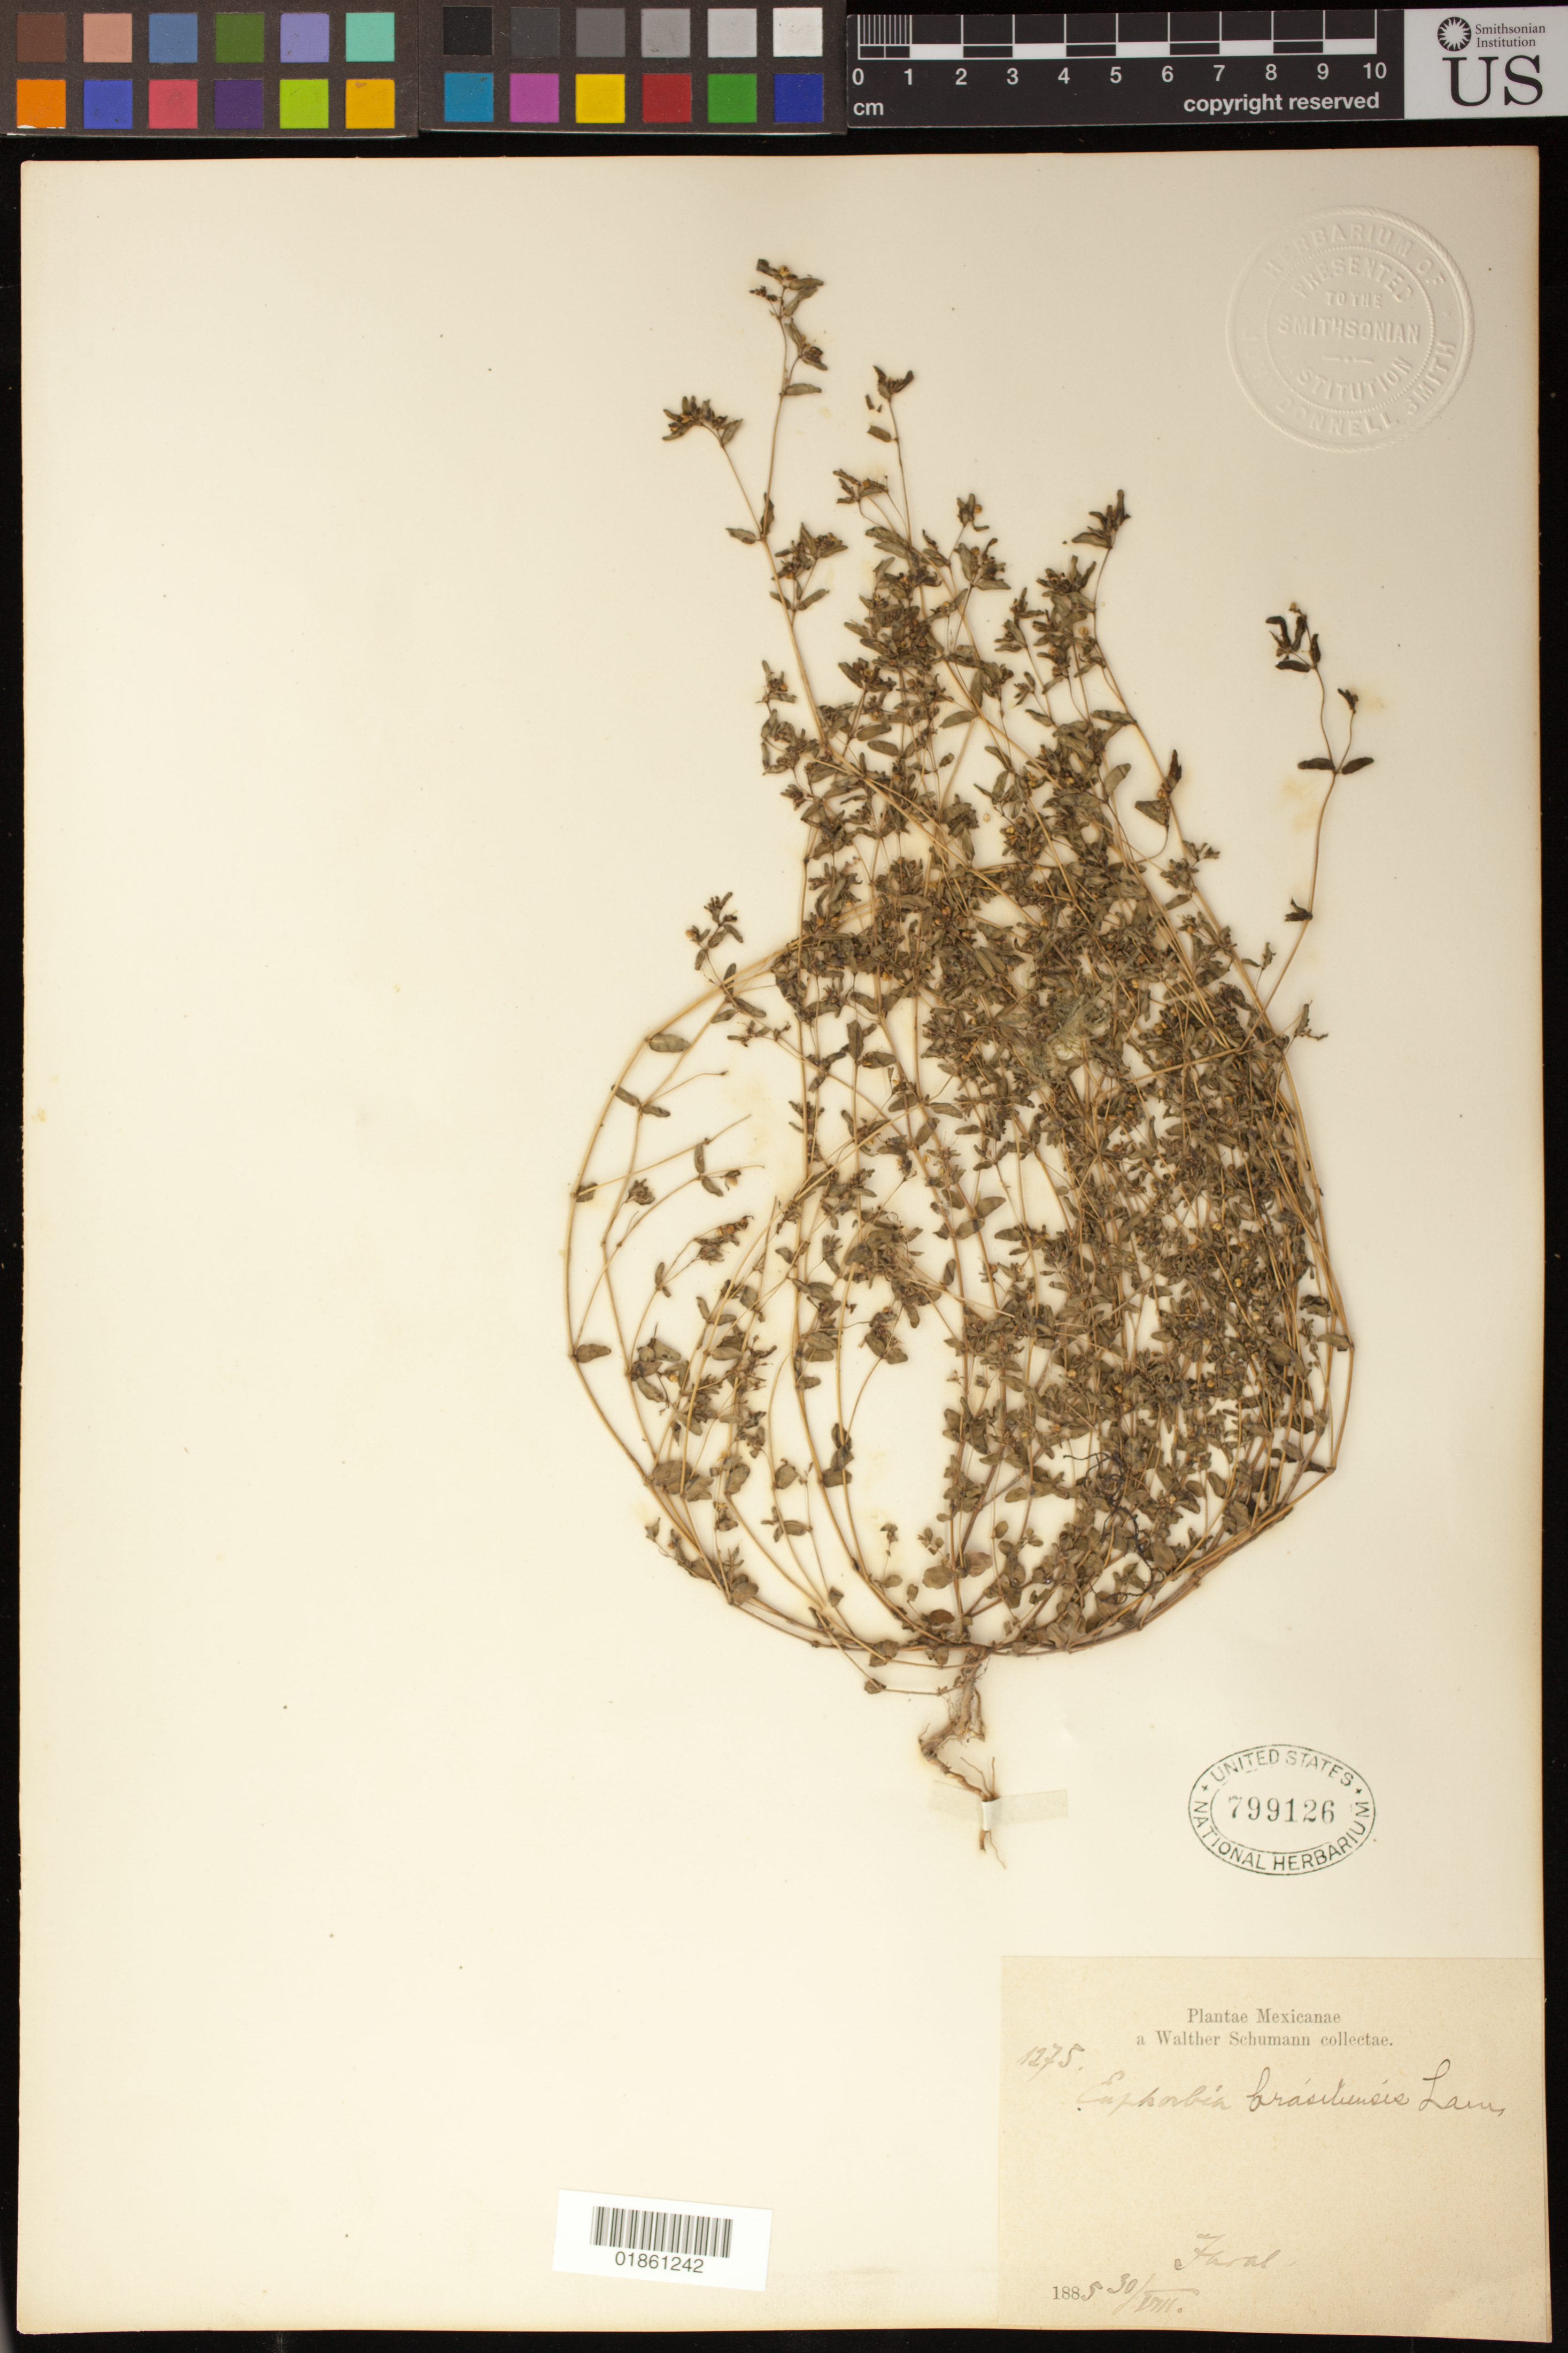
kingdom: Plantae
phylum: Tracheophyta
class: Magnoliopsida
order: Malpighiales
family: Euphorbiaceae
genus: Euphorbia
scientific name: Euphorbia sp.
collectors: W. Schumann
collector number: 1275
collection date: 1885-08-30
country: Mexico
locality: Faral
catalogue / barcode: US 799126